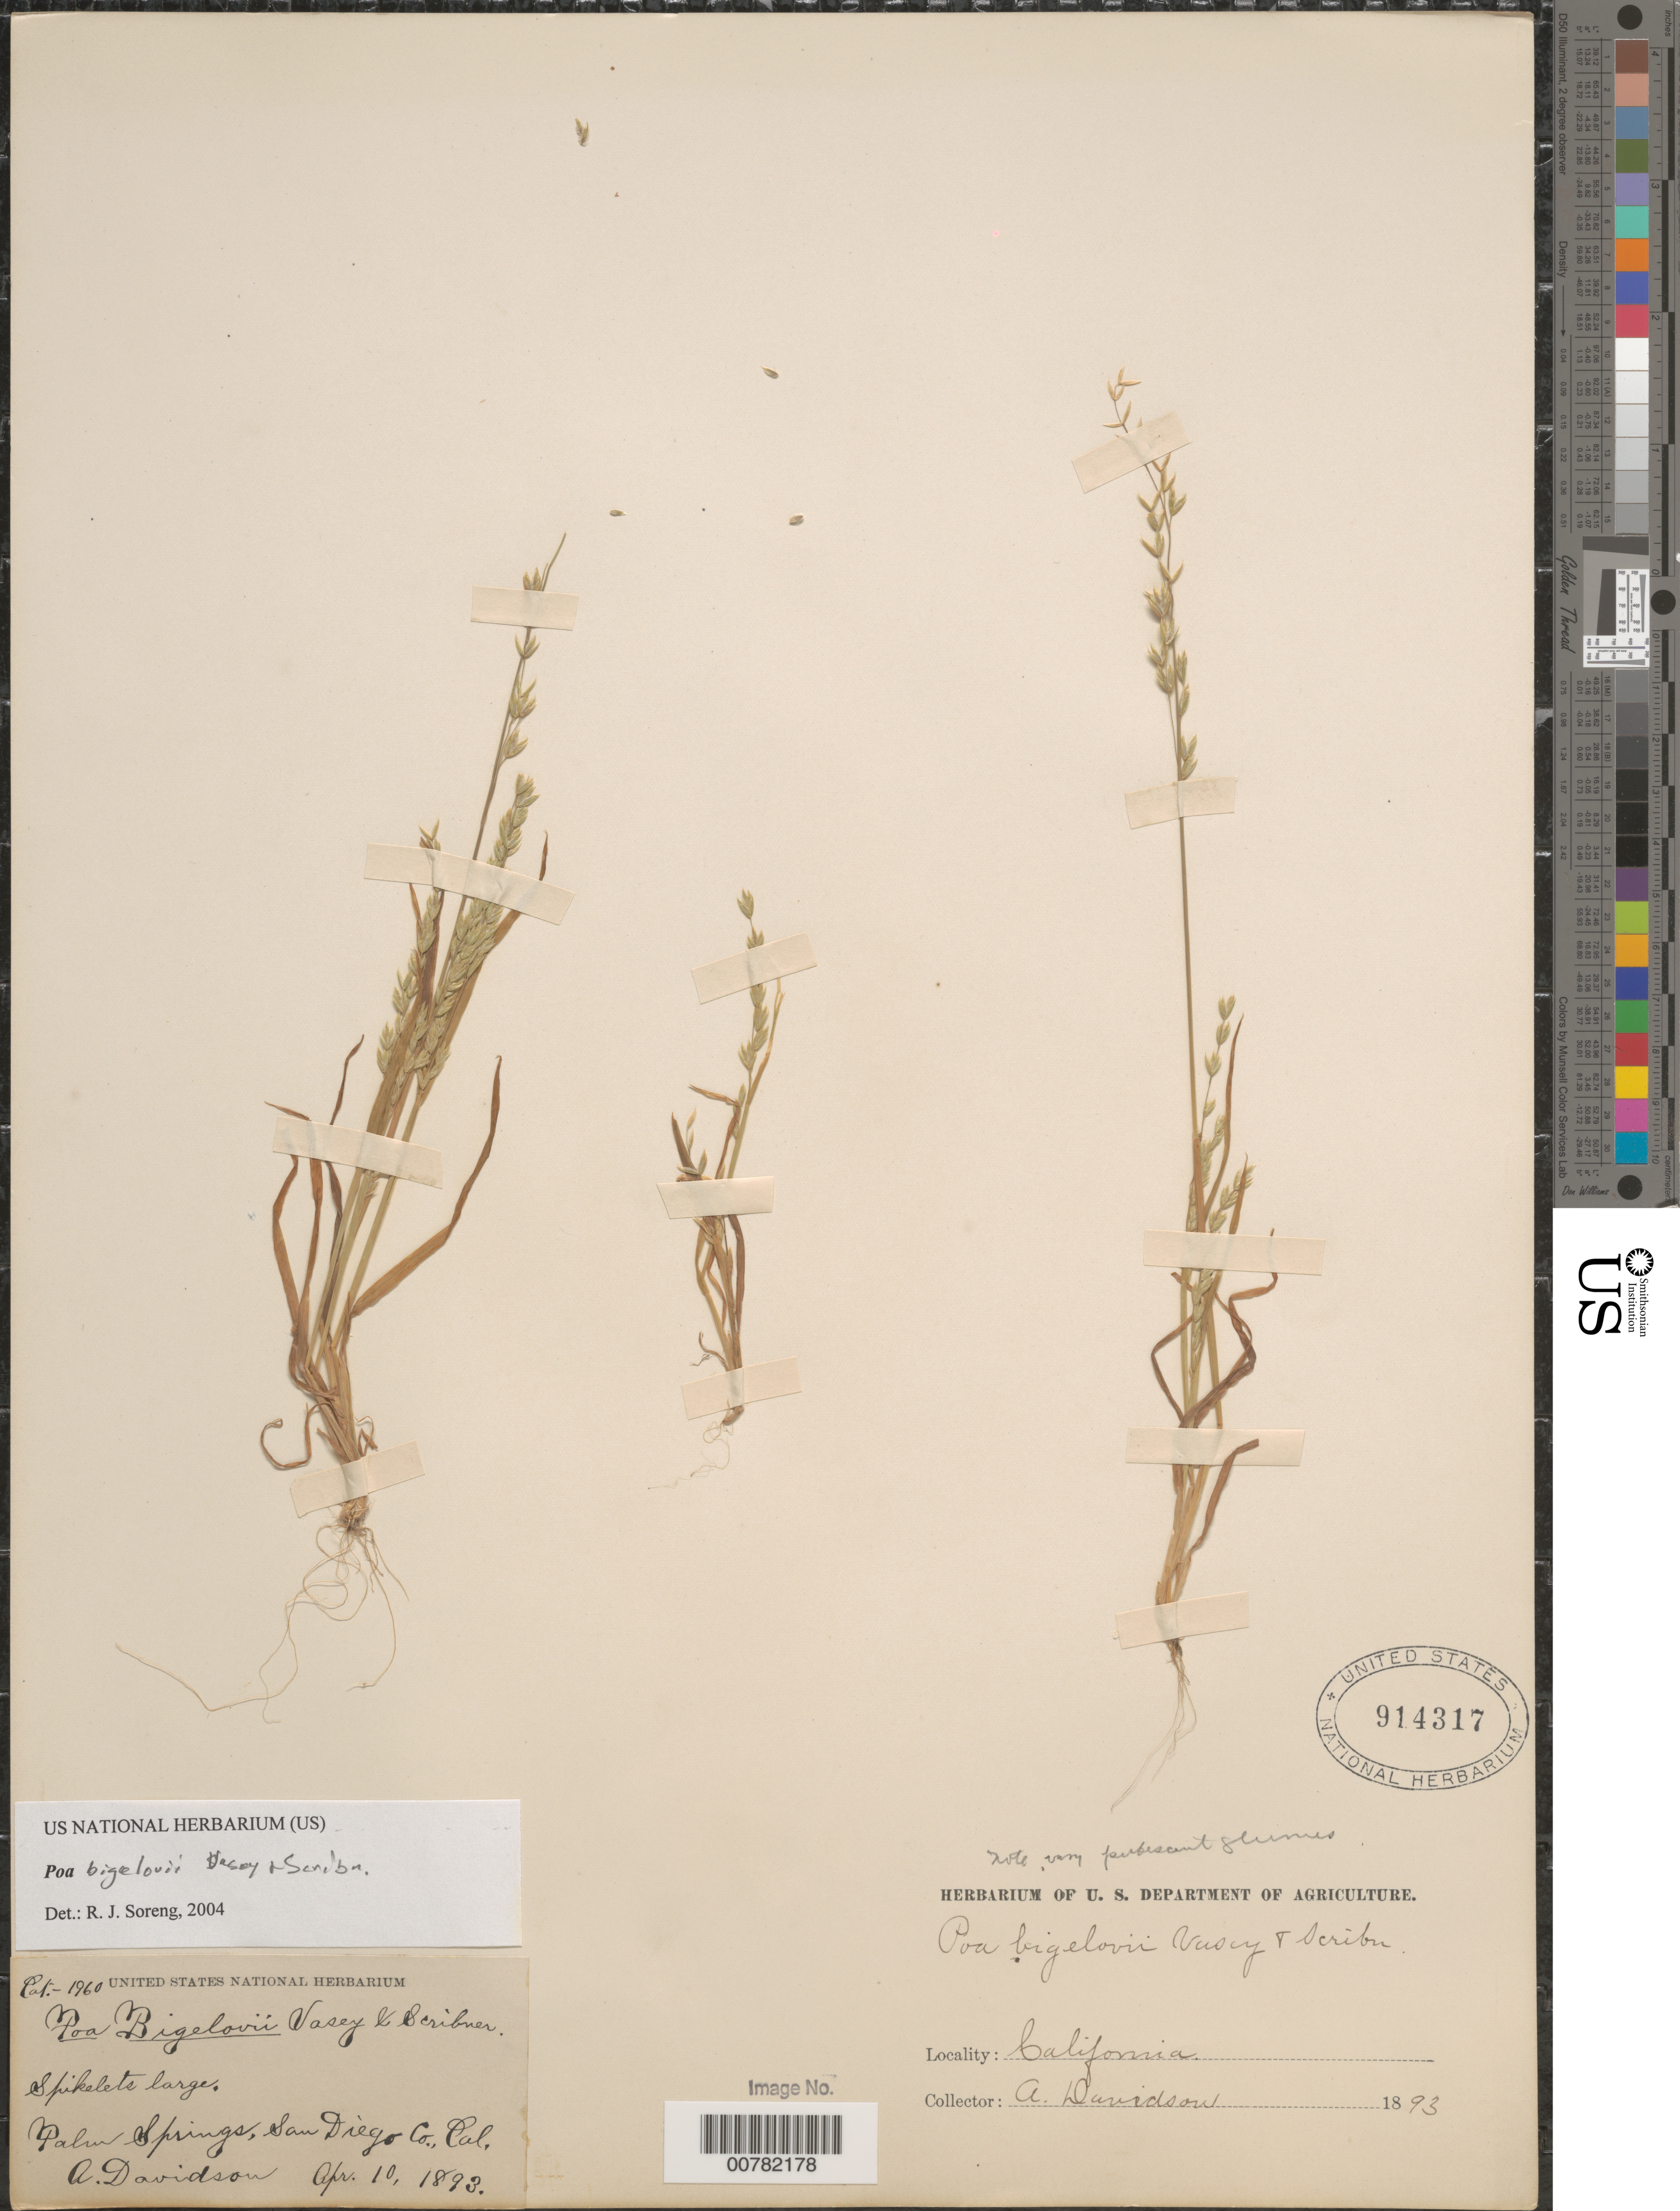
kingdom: Plantae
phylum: Tracheophyta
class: Liliopsida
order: Poales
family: Poaceae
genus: Poa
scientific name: Poa bigelovii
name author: Vasey & Scribn.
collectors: A. Davidson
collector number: Cat.-1960*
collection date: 1893-04-10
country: United States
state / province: California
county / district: San Diego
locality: Palm Springs, San Diego Co.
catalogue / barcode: US 914317